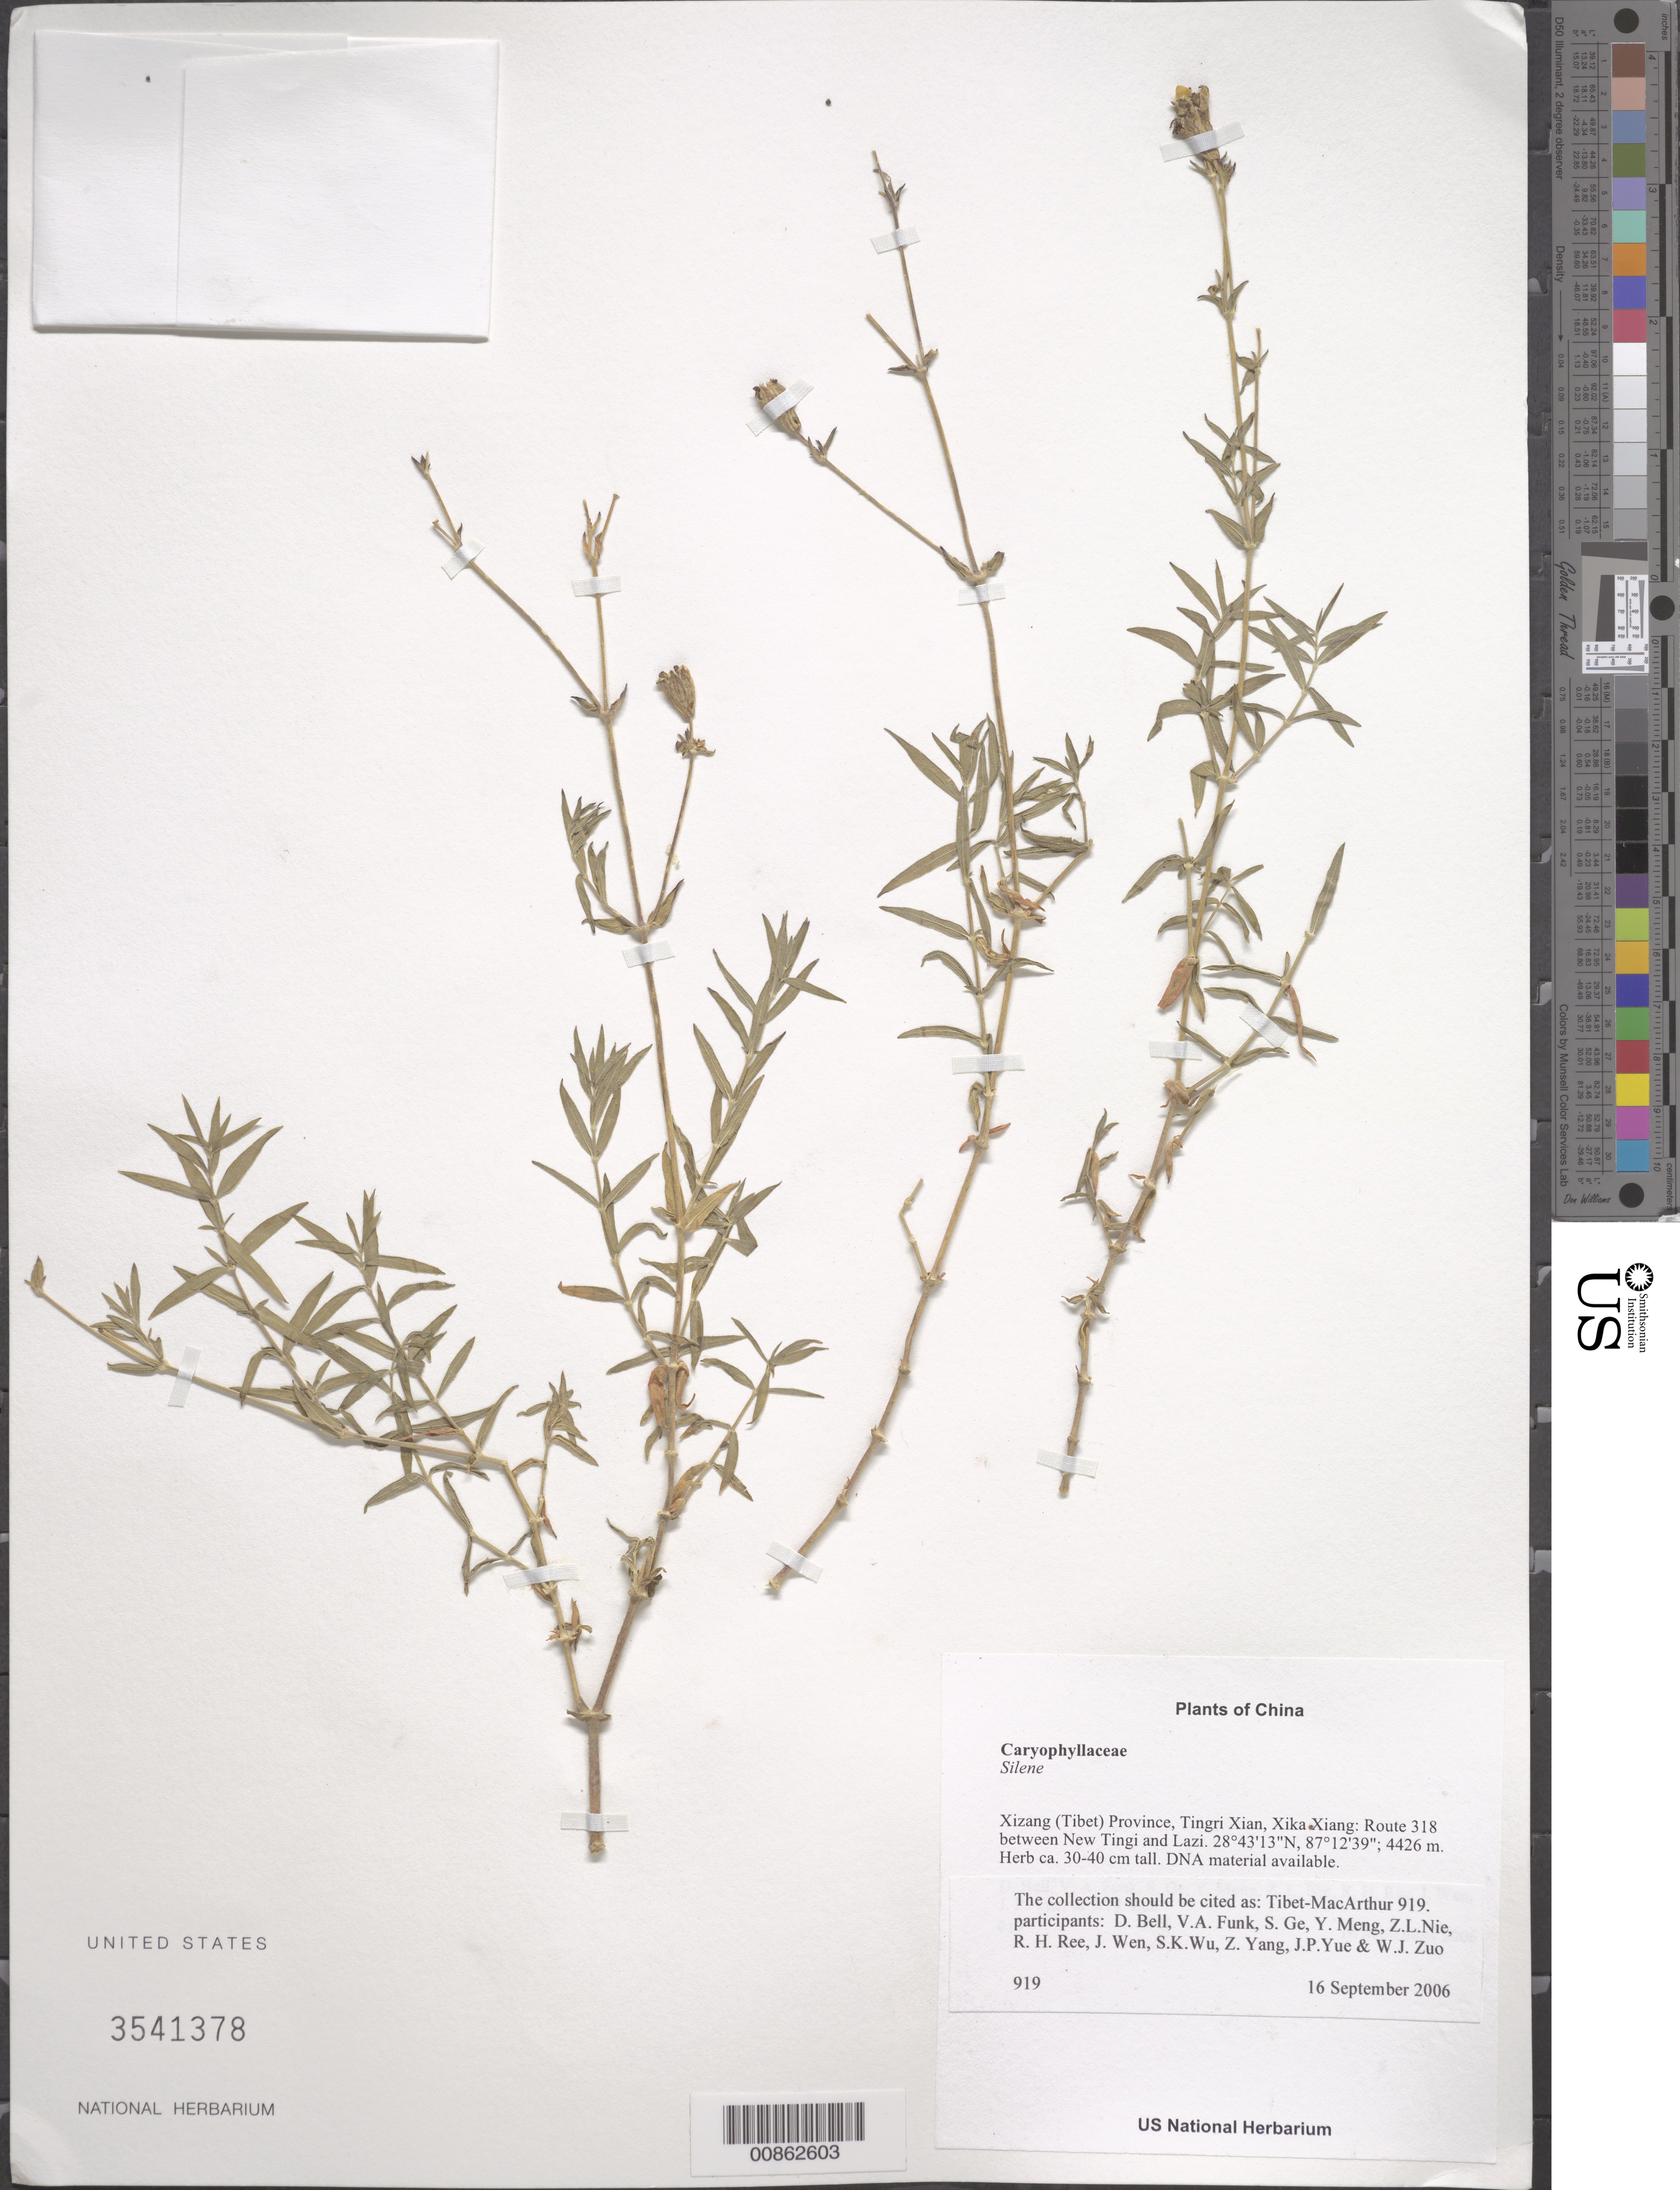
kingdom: Plantae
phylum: Tracheophyta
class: Magnoliopsida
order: Caryophyllales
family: Caryophyllaceae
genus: Silene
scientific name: Silene sp.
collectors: Tibet-MacArthur, D. A. Bell, V. Funk, S. Ge, Y. Meng, Z. Nie, R. Ree, J. Wen, J. Yue & W. Zuo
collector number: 919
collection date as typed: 16 Sep 2006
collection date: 2006-09-16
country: China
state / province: Xizang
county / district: Tingri Xian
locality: Xika Xiang. Route 318 between New Tingi and Lazi.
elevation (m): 4426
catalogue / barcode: US 3541378